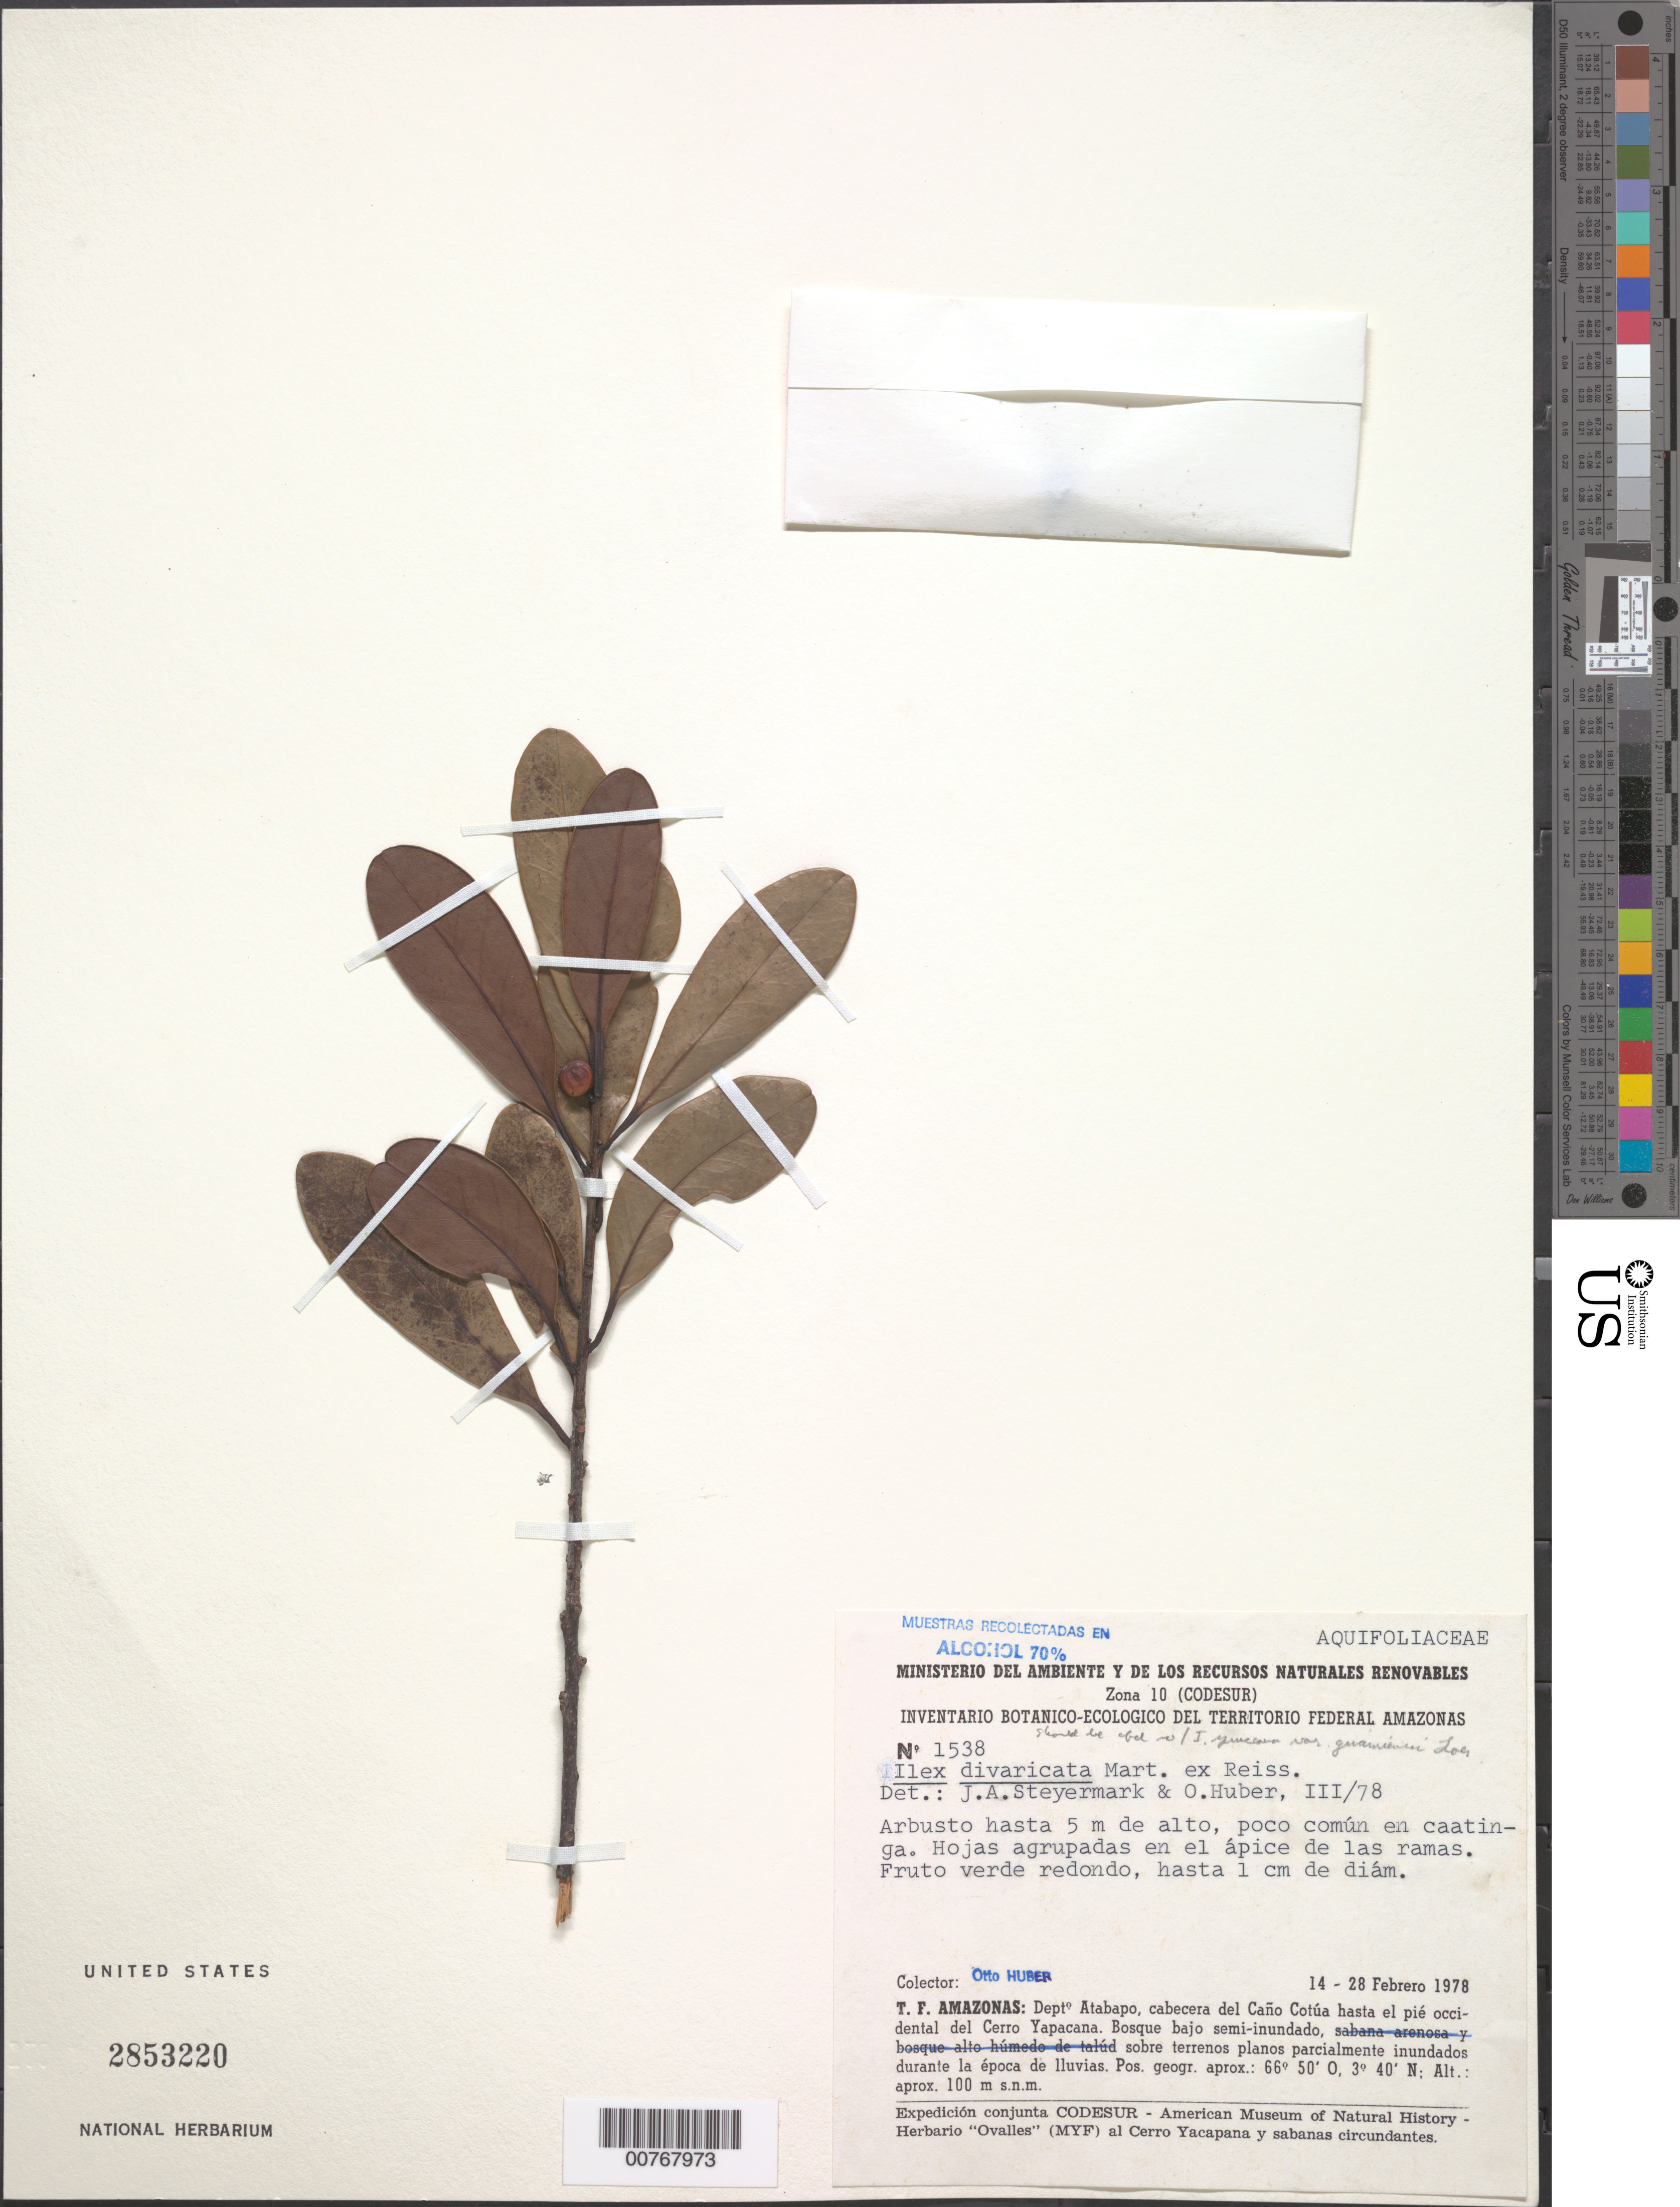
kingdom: Plantae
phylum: Tracheophyta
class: Magnoliopsida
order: Aquifoliales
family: Aquifoliaceae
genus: Ilex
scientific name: Ilex divaricata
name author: Mart. ex Reissek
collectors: O. Huber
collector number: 1538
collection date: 1978-02-14/1978-02-28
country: Venezuela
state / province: Amazonas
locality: T. F. Amazonas: Depto Atabapo, cabecera del Caño Cotúa hasta el pié occidental del Cerro Yapacana.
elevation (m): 100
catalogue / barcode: US 2853220